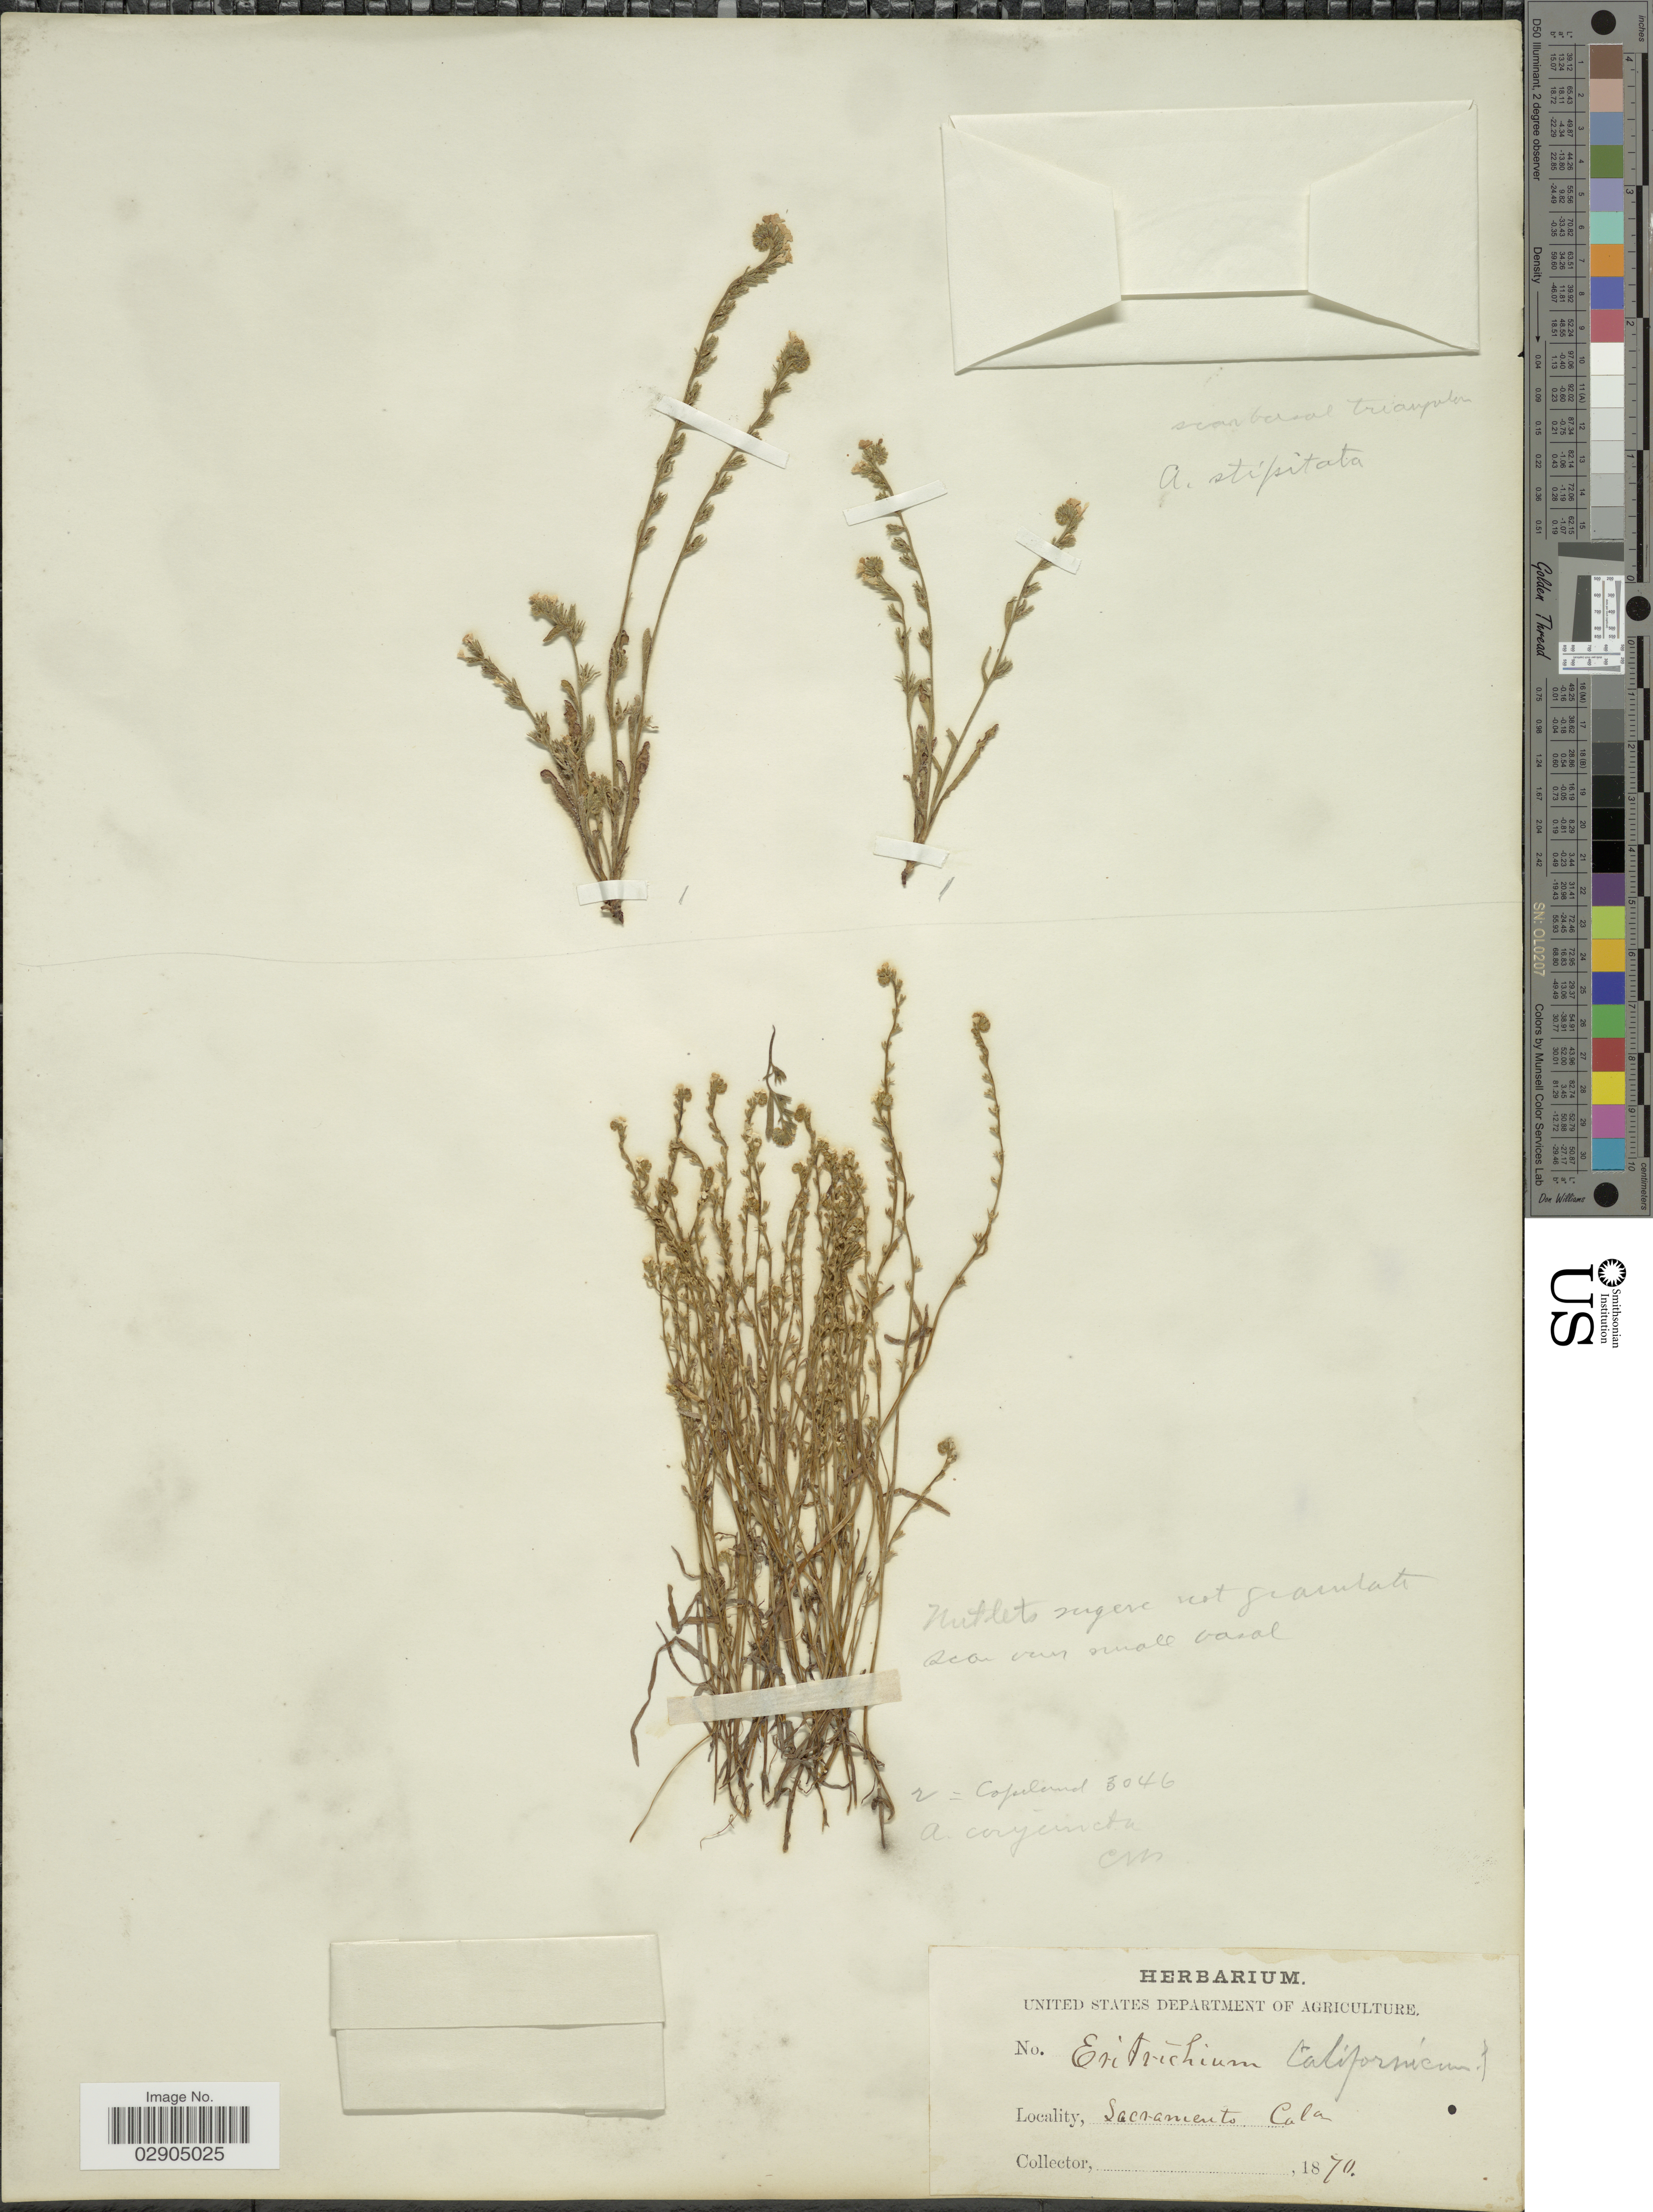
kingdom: Plantae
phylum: Tracheophyta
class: Magnoliopsida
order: Boraginales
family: Boraginaceae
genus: Allocarya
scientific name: Allocarya conjuncta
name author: Piper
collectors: Facchini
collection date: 1870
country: United States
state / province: California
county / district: Sacramento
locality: Sacramento.